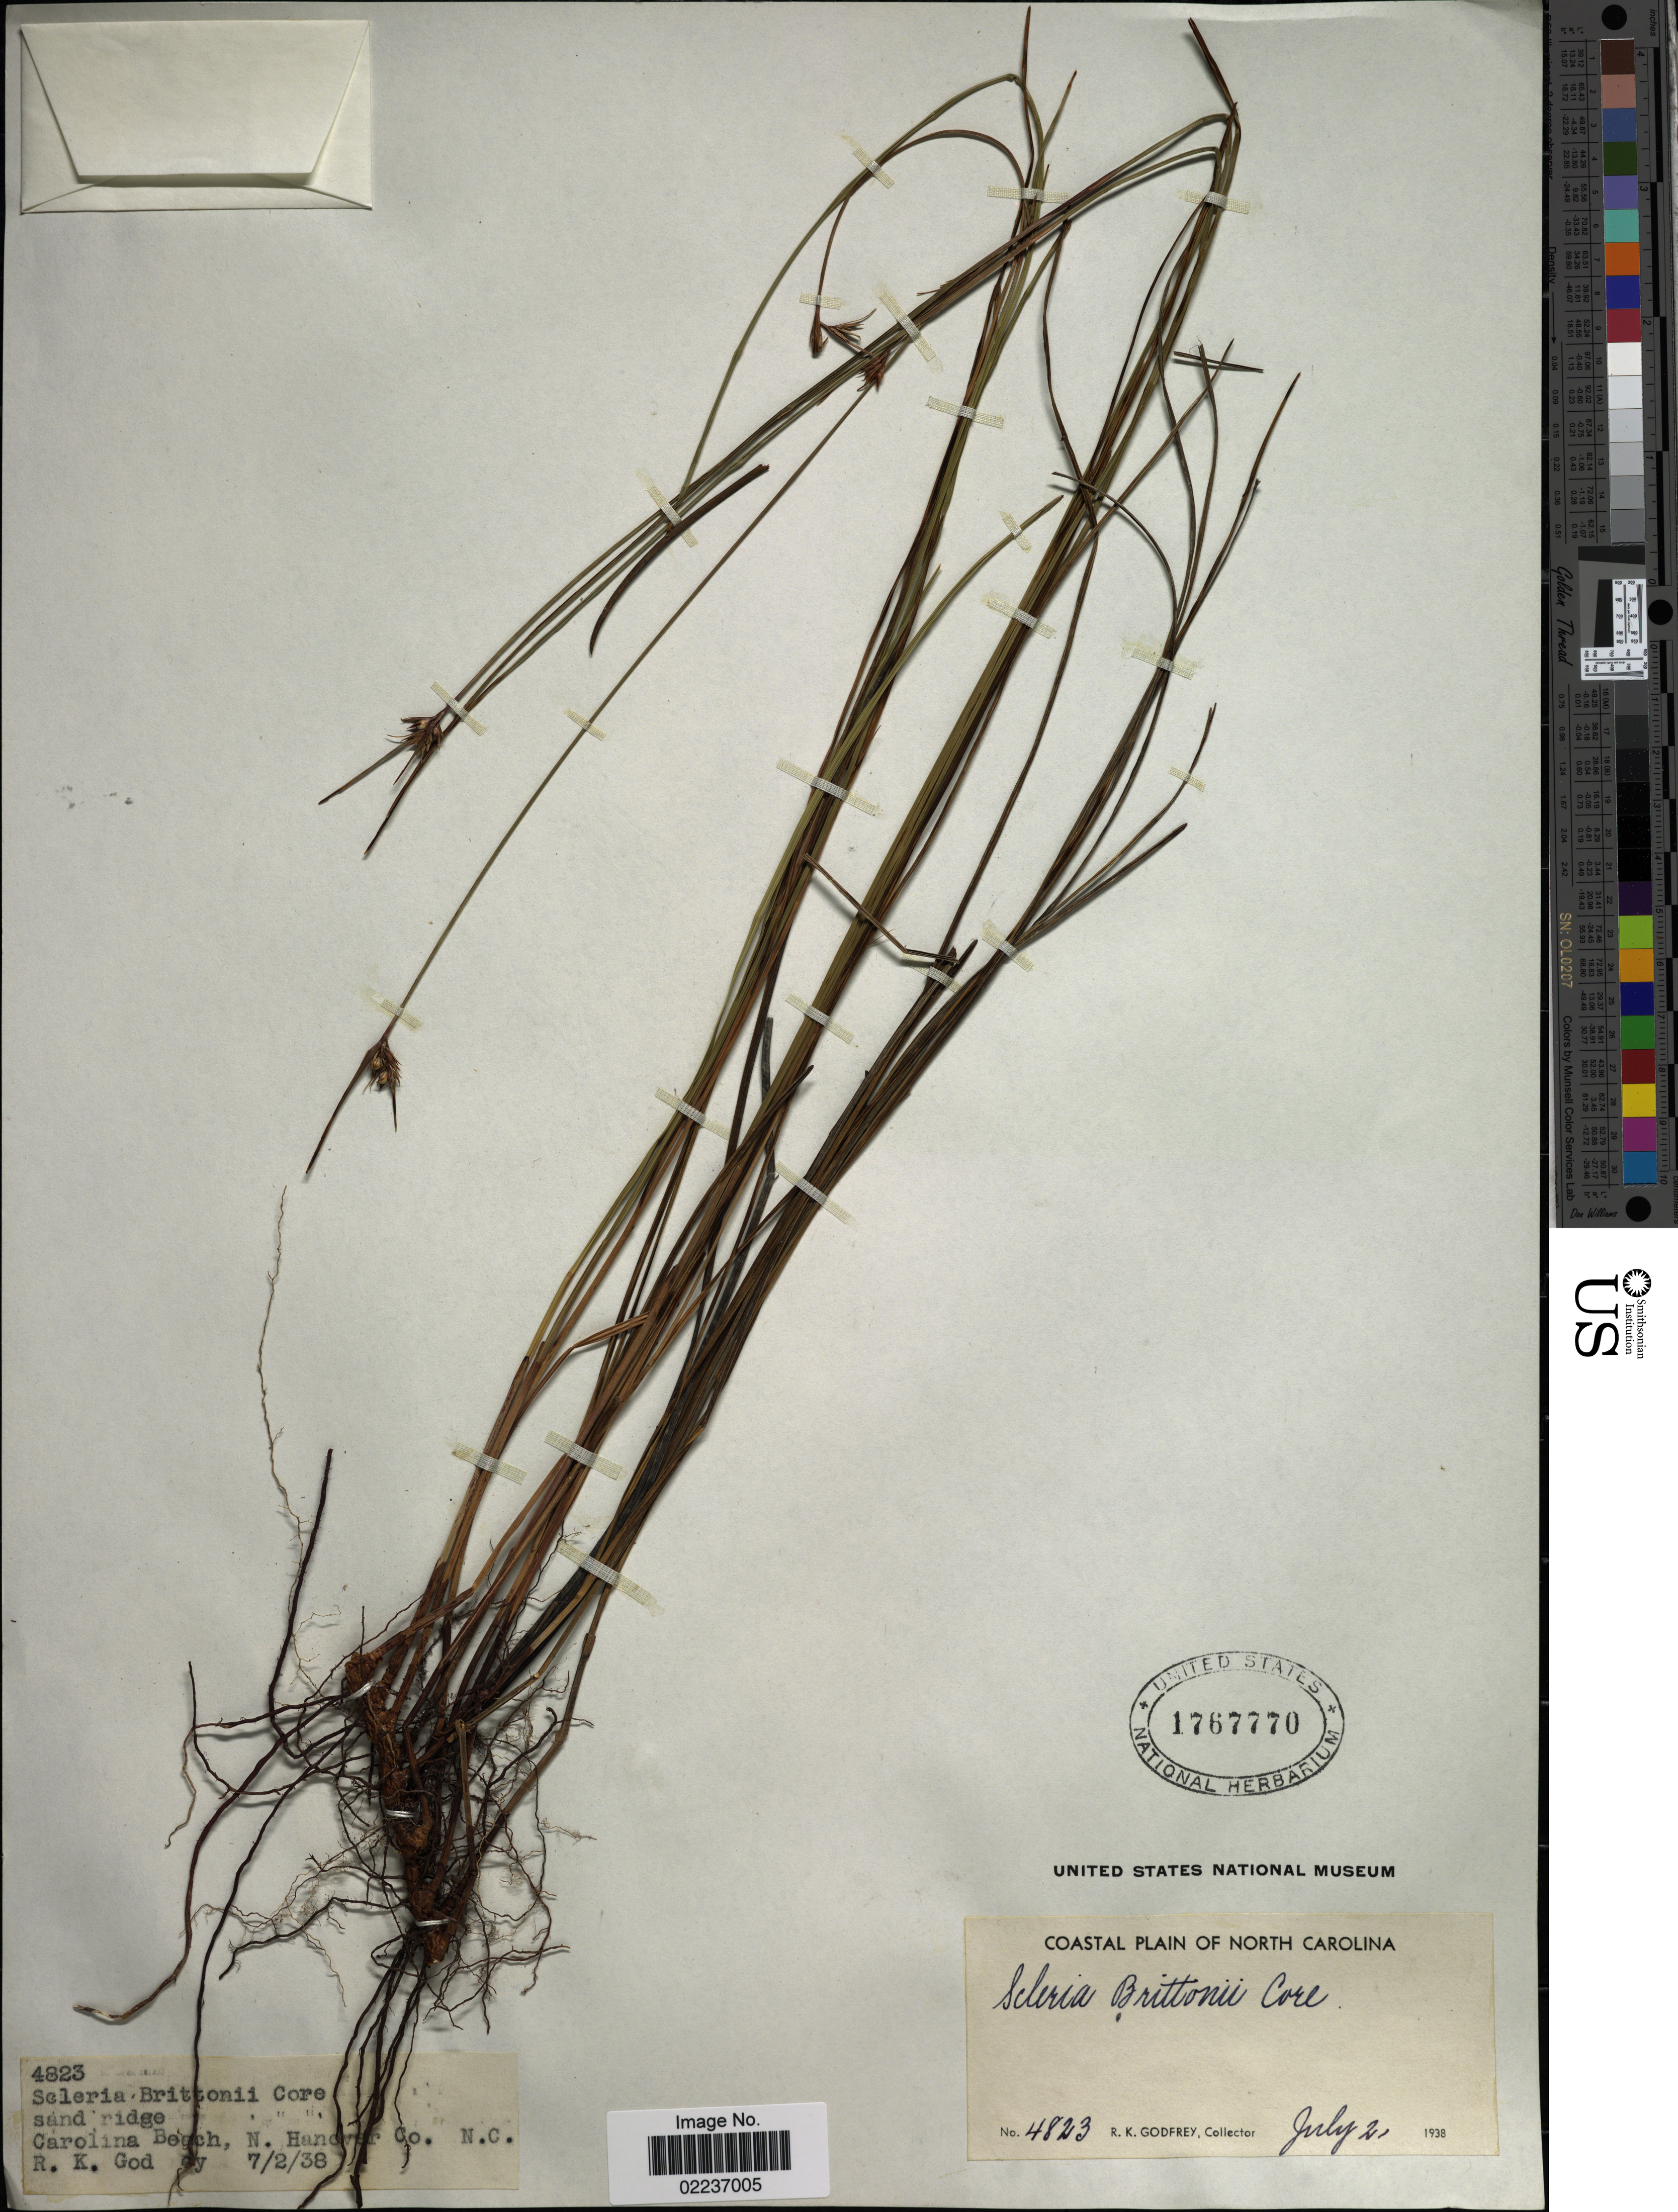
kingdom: Plantae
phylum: Tracheophyta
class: Liliopsida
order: Poales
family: Cyperaceae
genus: Scleria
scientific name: Scleria brittonii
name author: Core ex Small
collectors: R. K. Godfrey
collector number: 4823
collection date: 1938-07-02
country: United States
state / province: North Carolina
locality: Sand ridge, Carolina Beach, N. Hanover Co.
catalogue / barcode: US 1767770